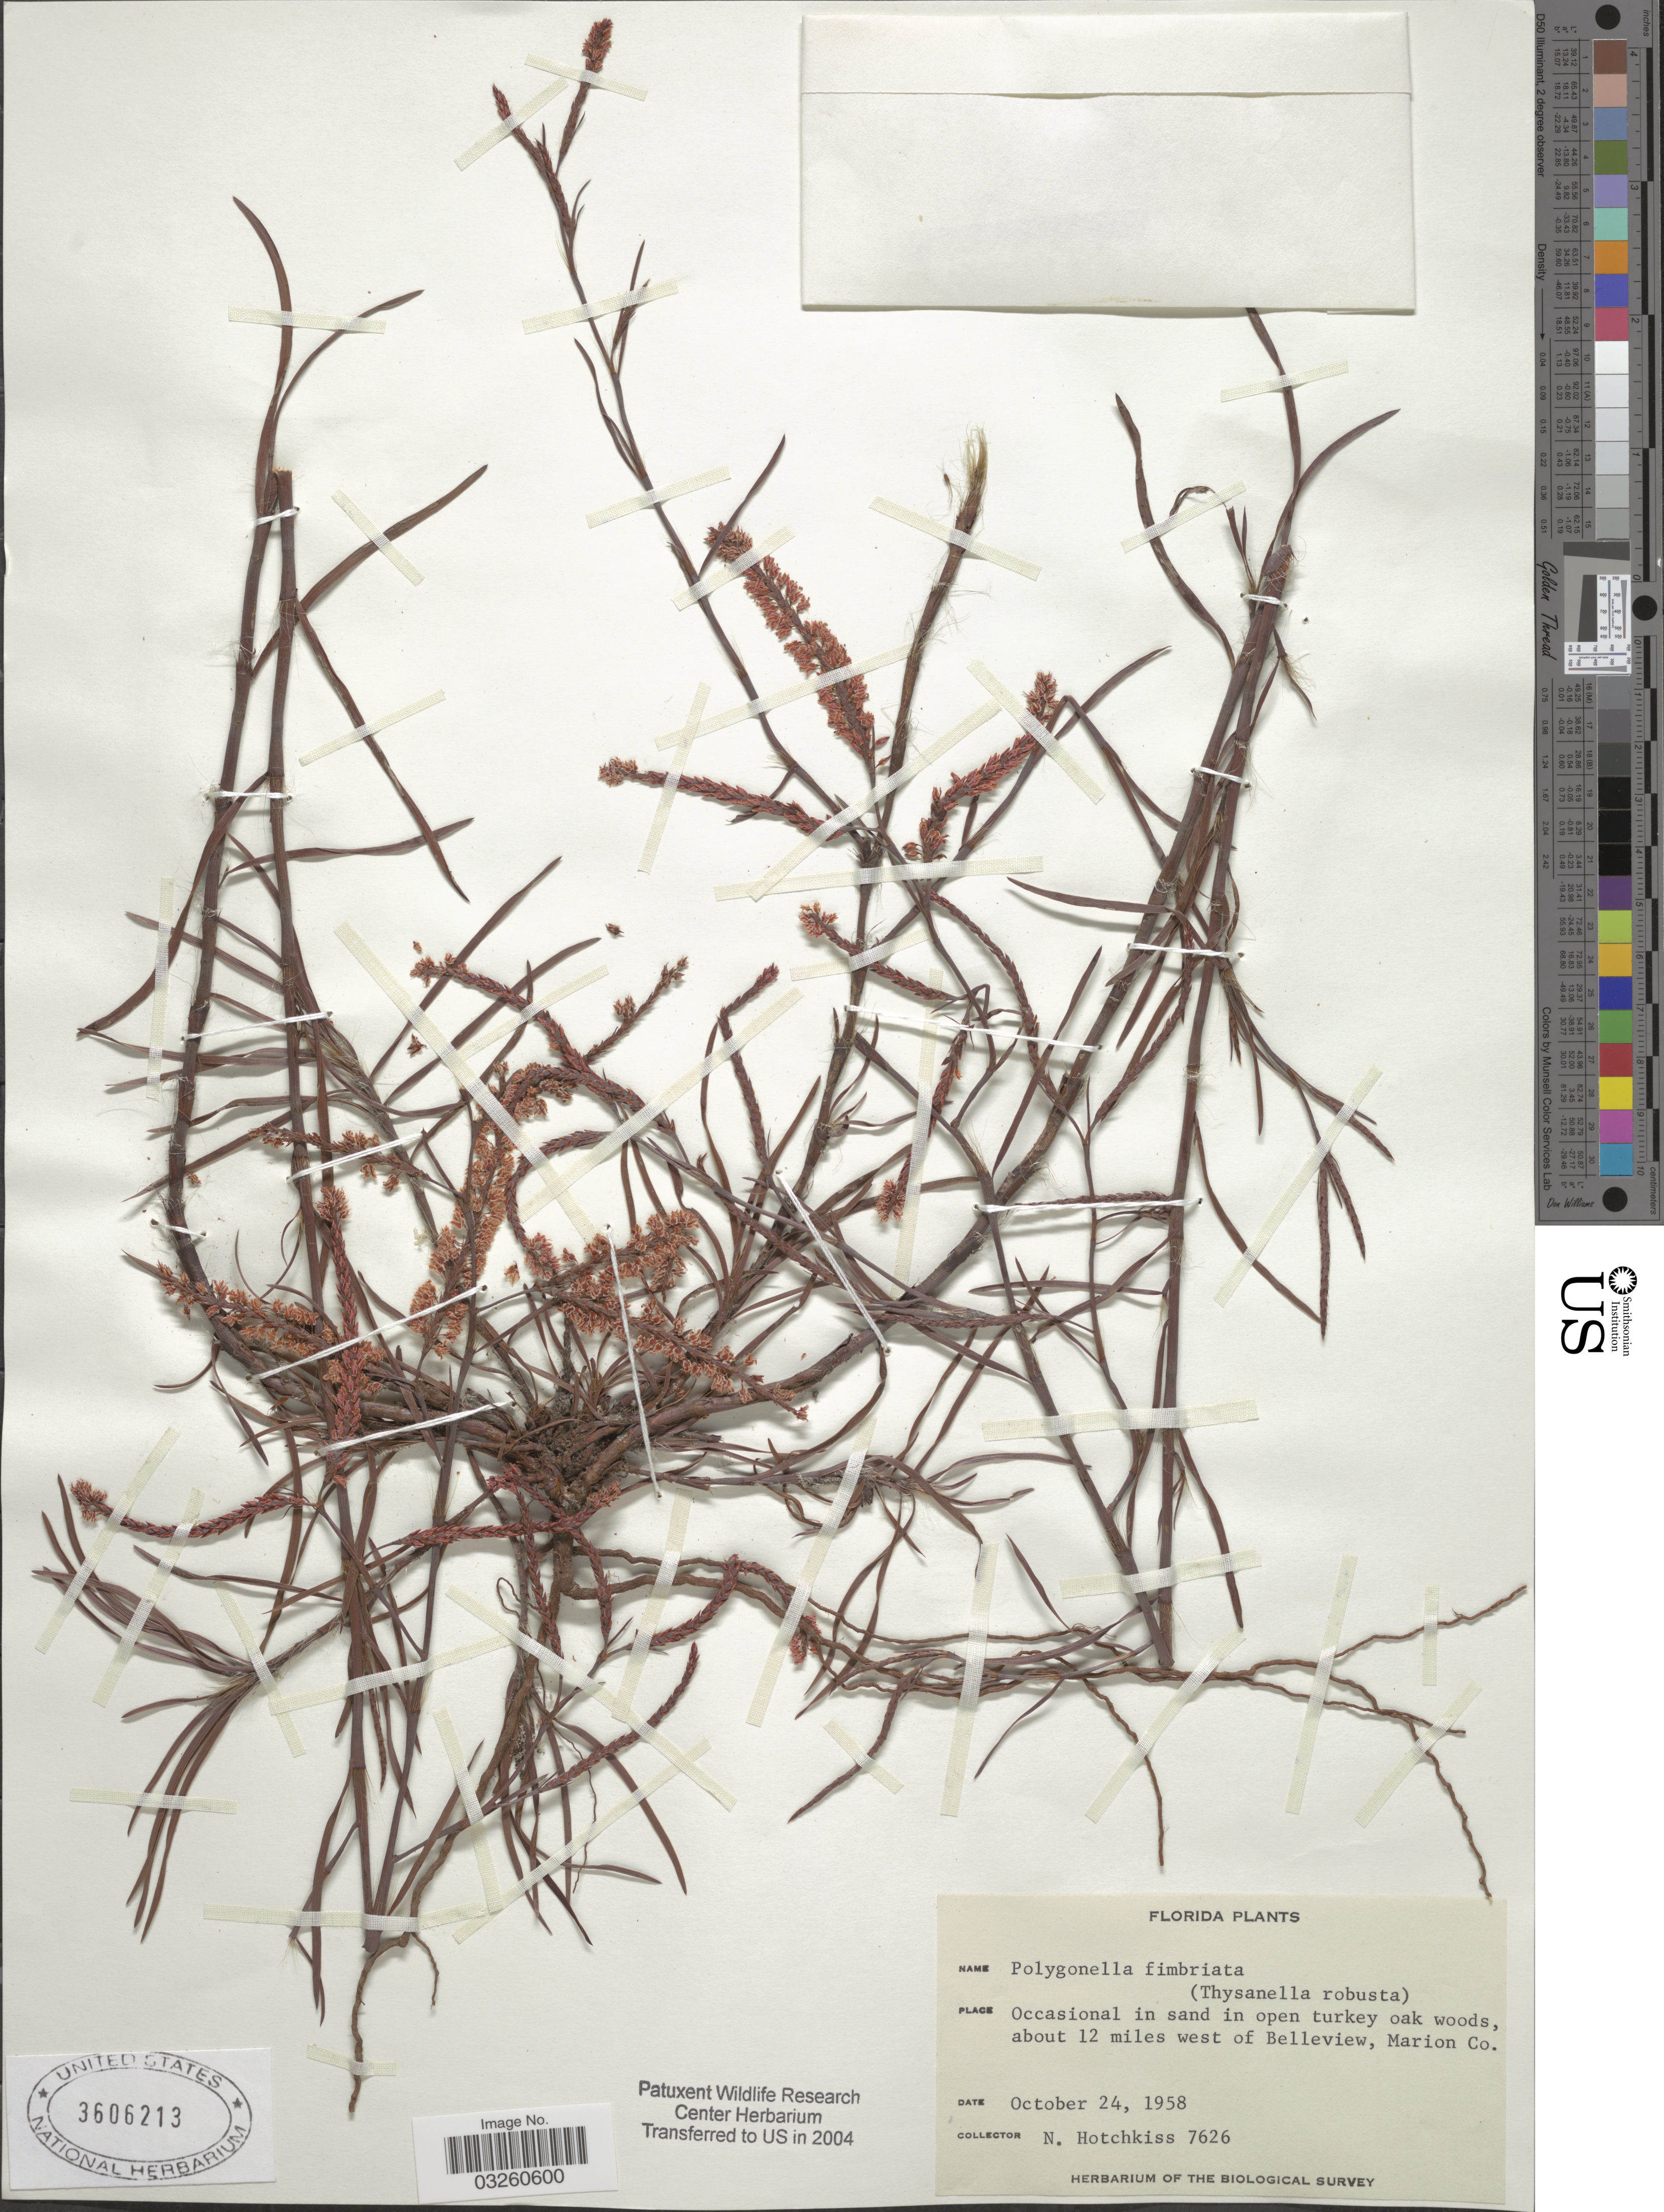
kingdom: Plantae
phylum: Tracheophyta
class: Magnoliopsida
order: Caryophyllales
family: Polygonaceae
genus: Polygonella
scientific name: Polygonella fimbriata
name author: (Elliott) Horton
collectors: N. Hotchkiss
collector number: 7626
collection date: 1958-10-24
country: United States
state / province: Florida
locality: Occasional in sand in open turkey oak woods, about 12 miles west of Belleview, Marion Co.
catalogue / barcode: US 3606213